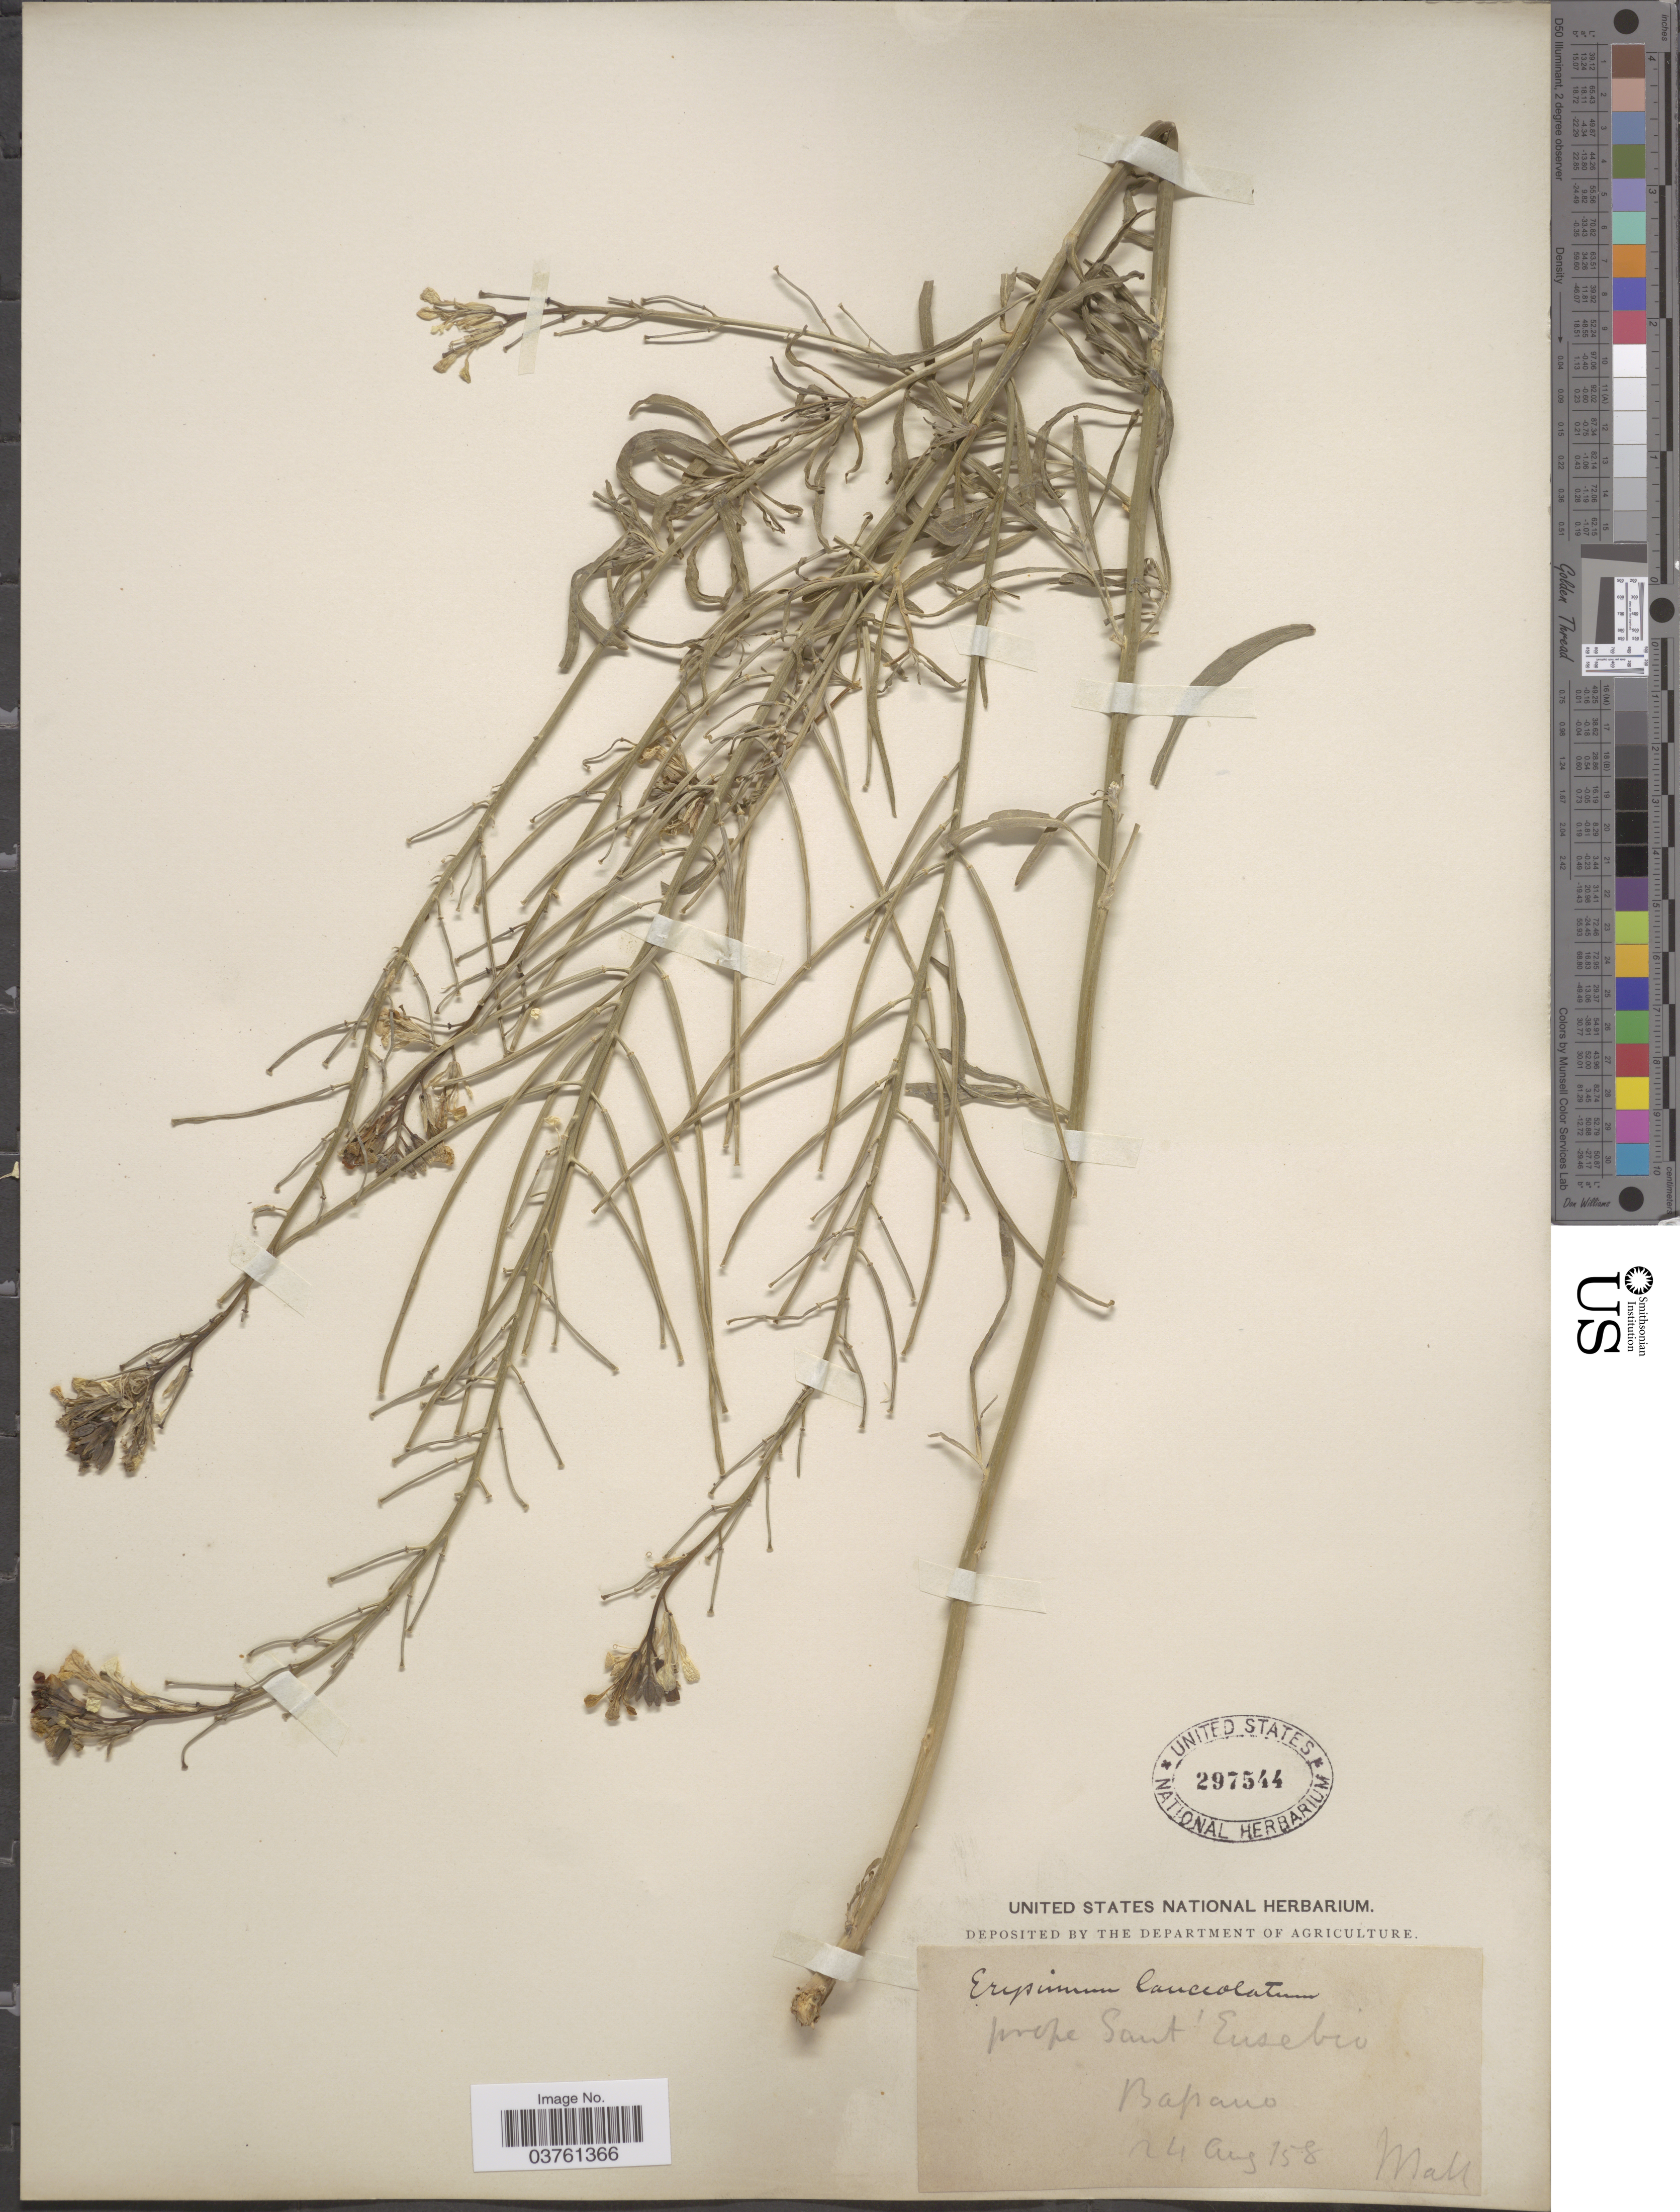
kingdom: Plantae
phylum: Tracheophyta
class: Magnoliopsida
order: Brassicales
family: Brassicaceae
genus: Erysimum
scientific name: Erysimum lanceolatum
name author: W.T. Aiton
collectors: J. Ball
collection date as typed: Transcribed d/m/y: 24/8/58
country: Italy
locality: Prope Sant Eusebio. Bassano.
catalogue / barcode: US 297544